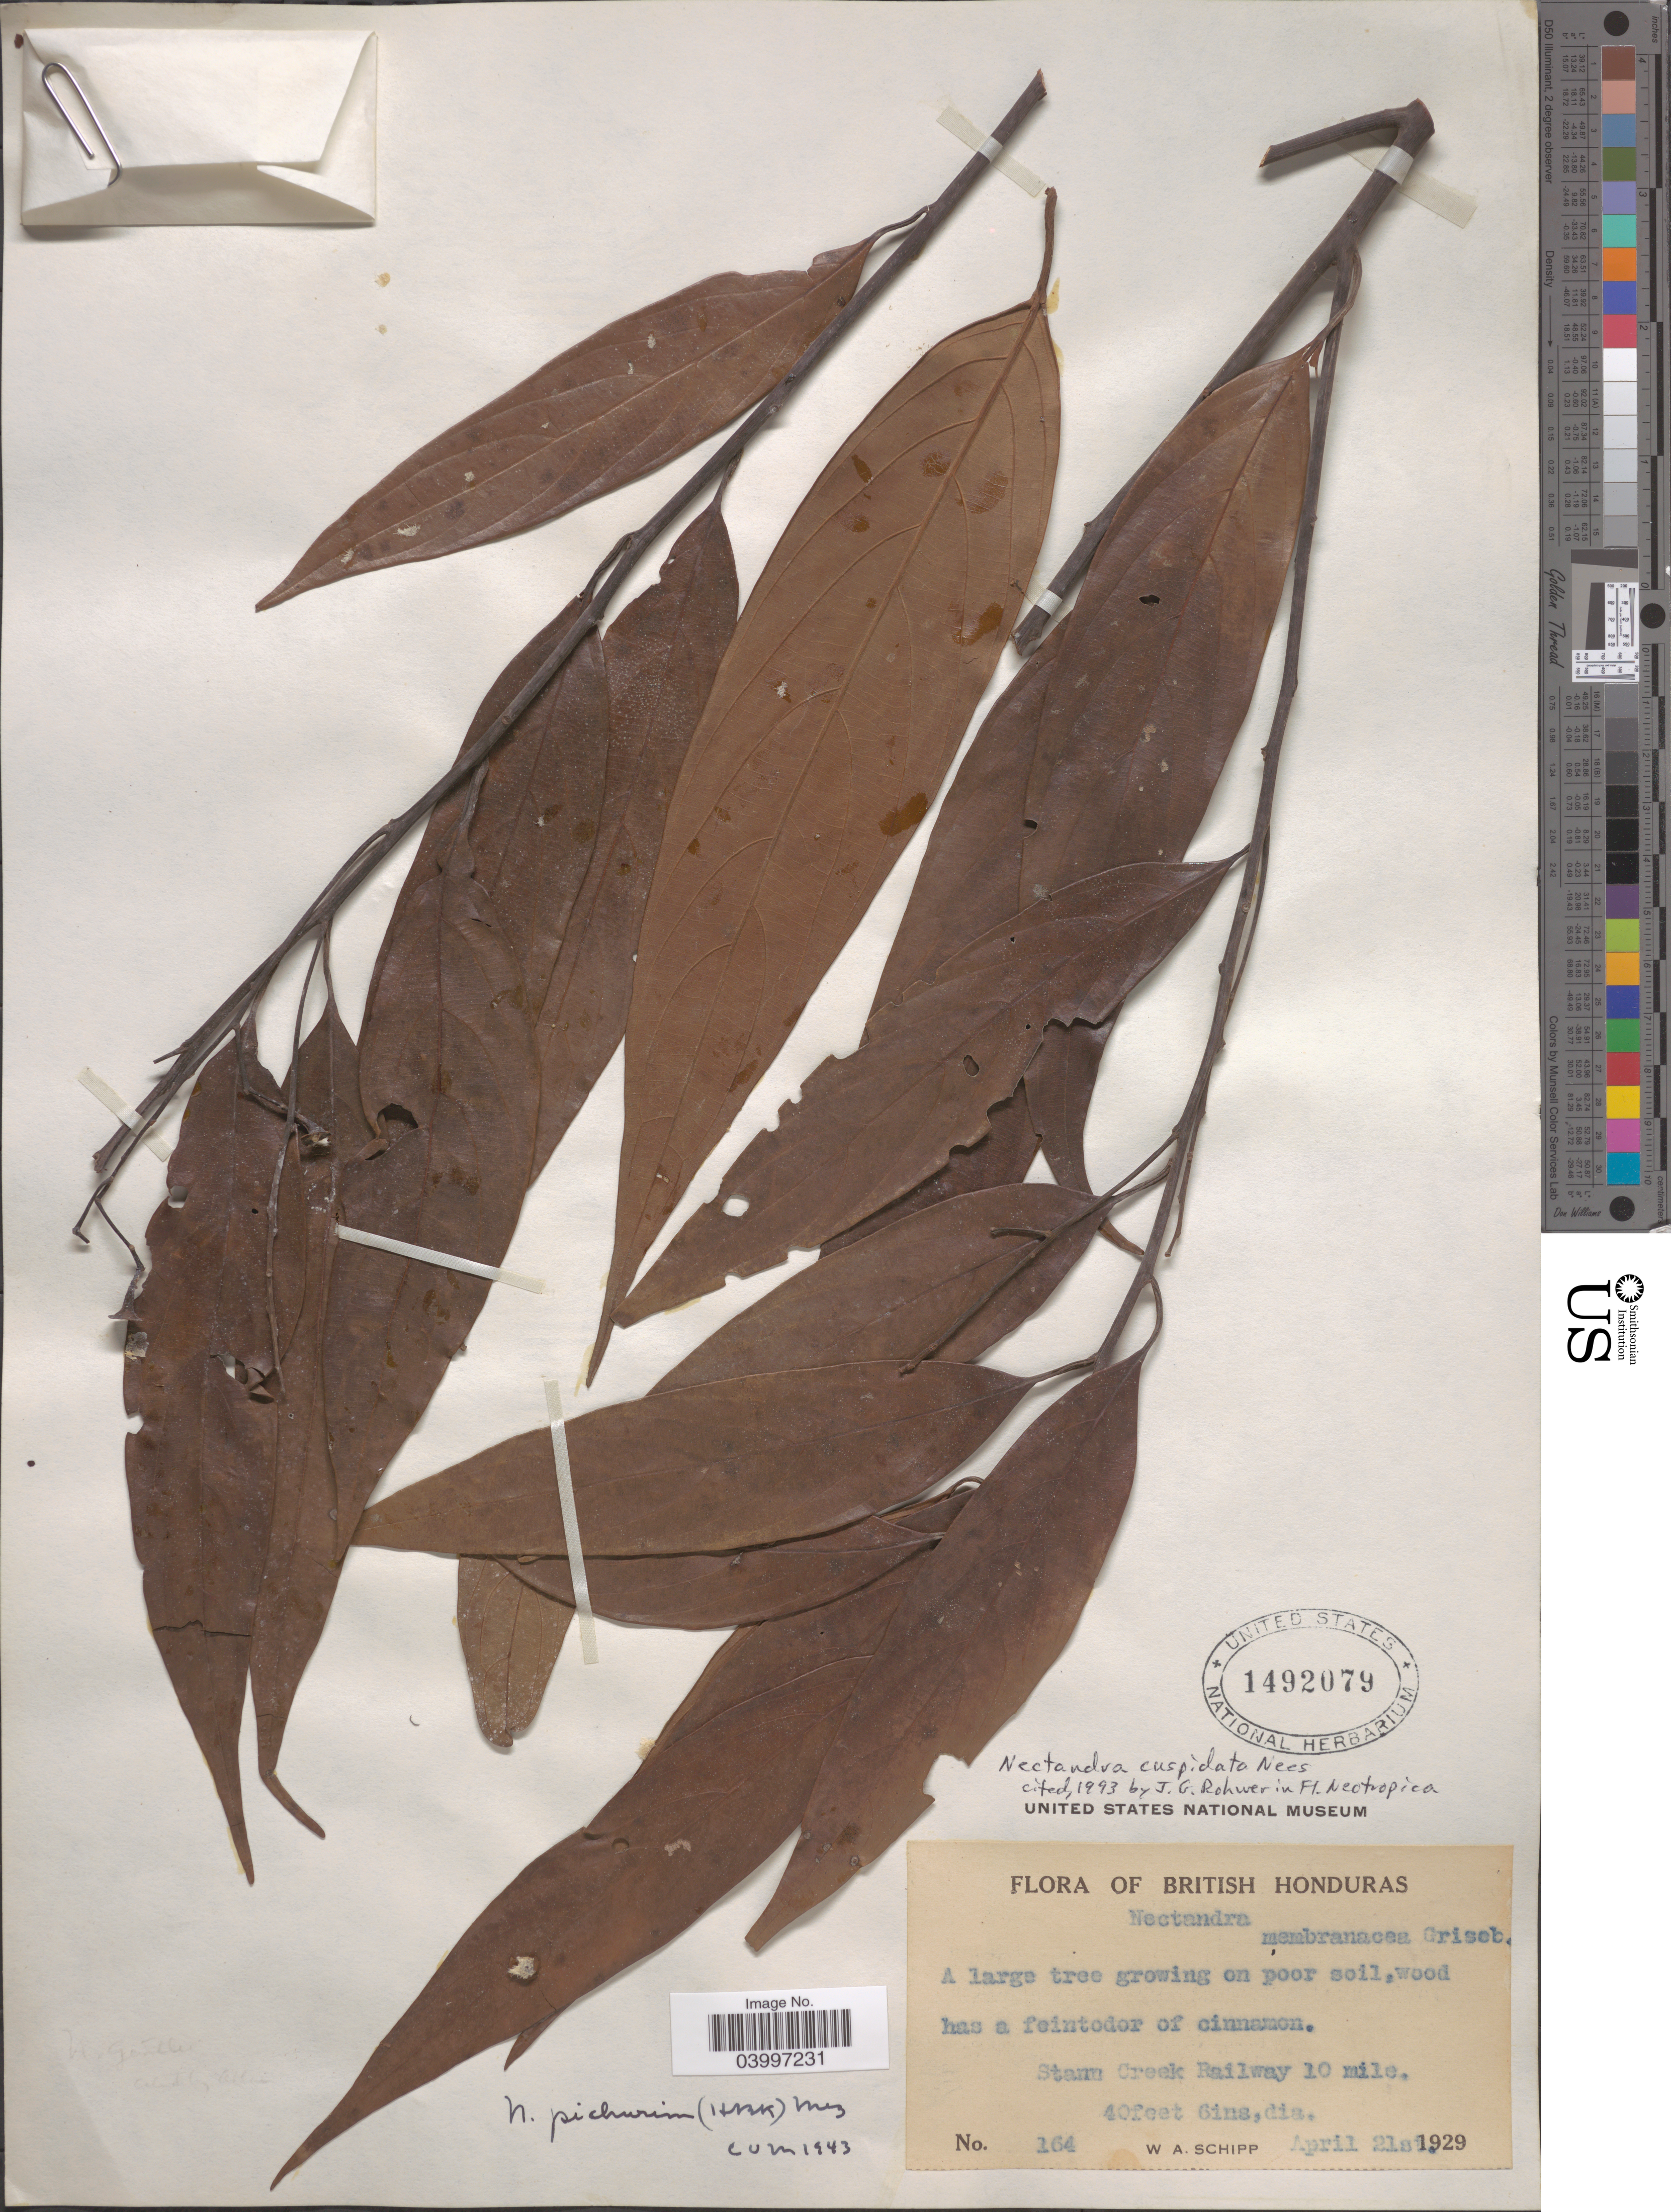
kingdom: Plantae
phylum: Tracheophyta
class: Magnoliopsida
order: Laurales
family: Lauraceae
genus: Nectandra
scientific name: Nectandra cuspidata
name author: Nees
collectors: W. Schipp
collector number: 164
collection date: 1929-04-21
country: Belize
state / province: Stann Creek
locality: British Honduras. Stann Creek Railway 10 mile.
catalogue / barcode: US 1492079